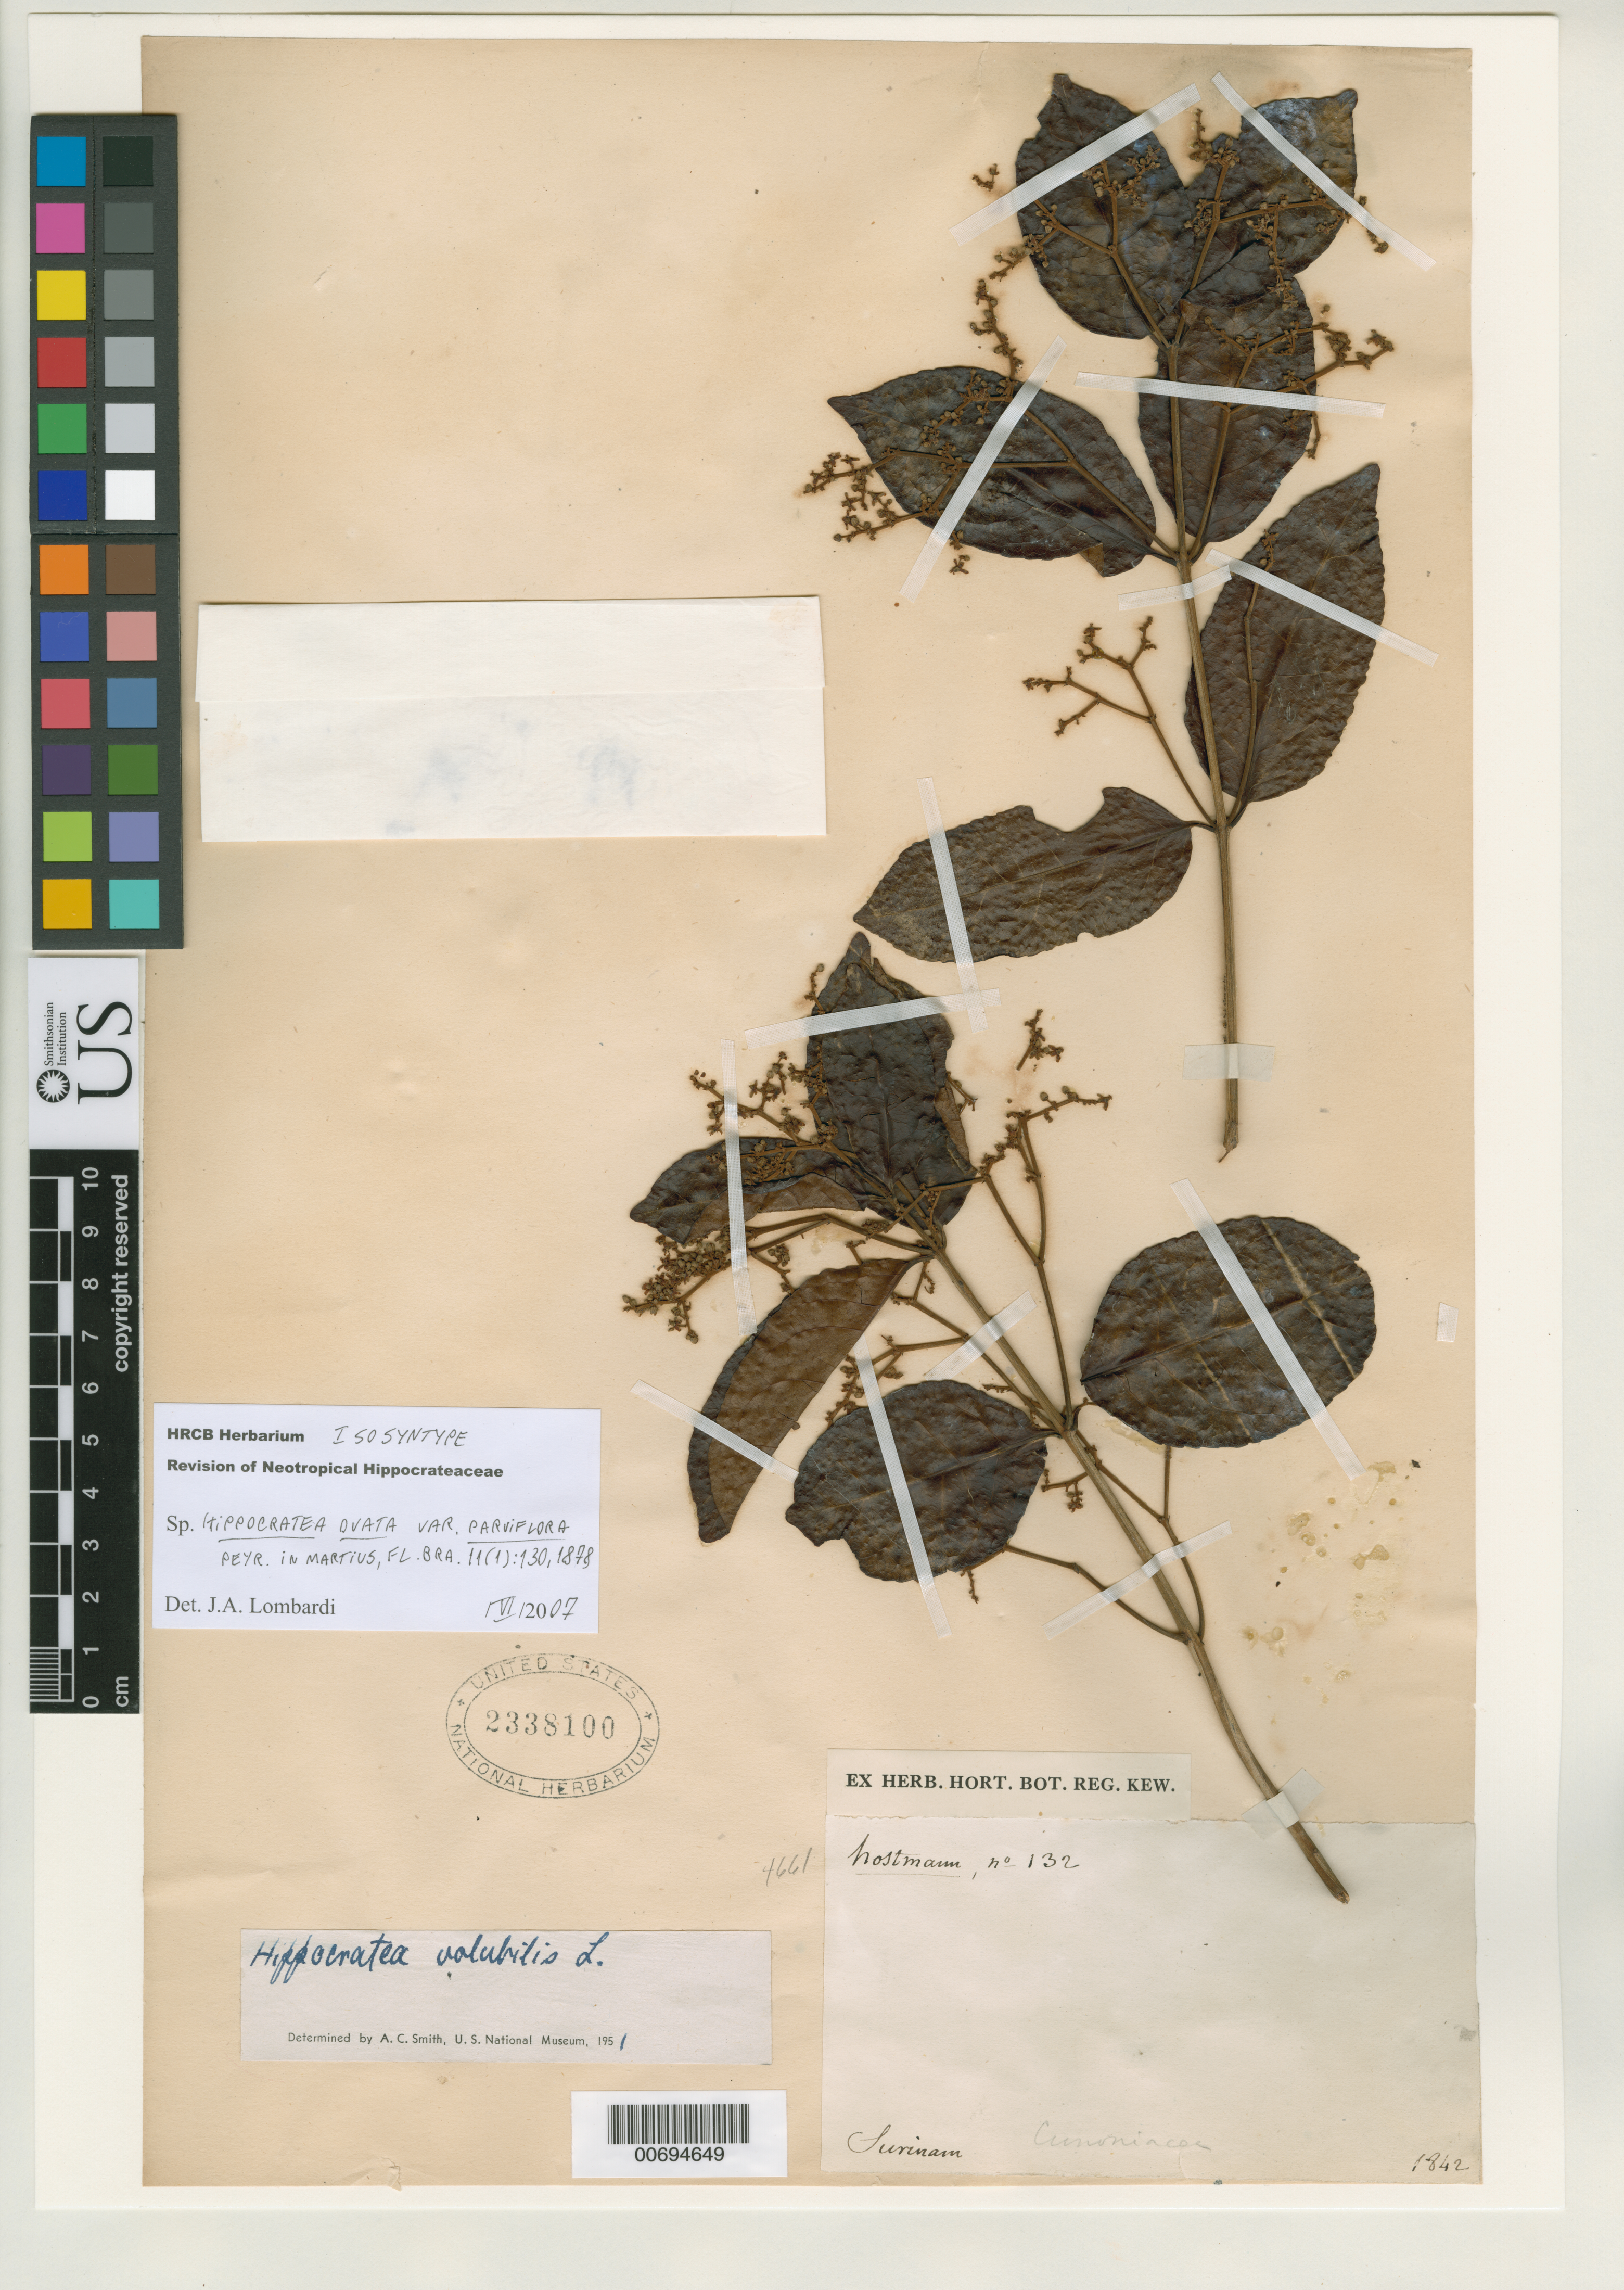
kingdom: Plantae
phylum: Tracheophyta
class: Magnoliopsida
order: Celastrales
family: Celastraceae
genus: Hippocratea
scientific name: Hippocratea ovata var. parviflora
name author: Peyr. in Mart.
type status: Isosyntype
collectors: F. Hostmann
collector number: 132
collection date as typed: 1842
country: Suriname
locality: Surinam.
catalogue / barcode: US 2338100